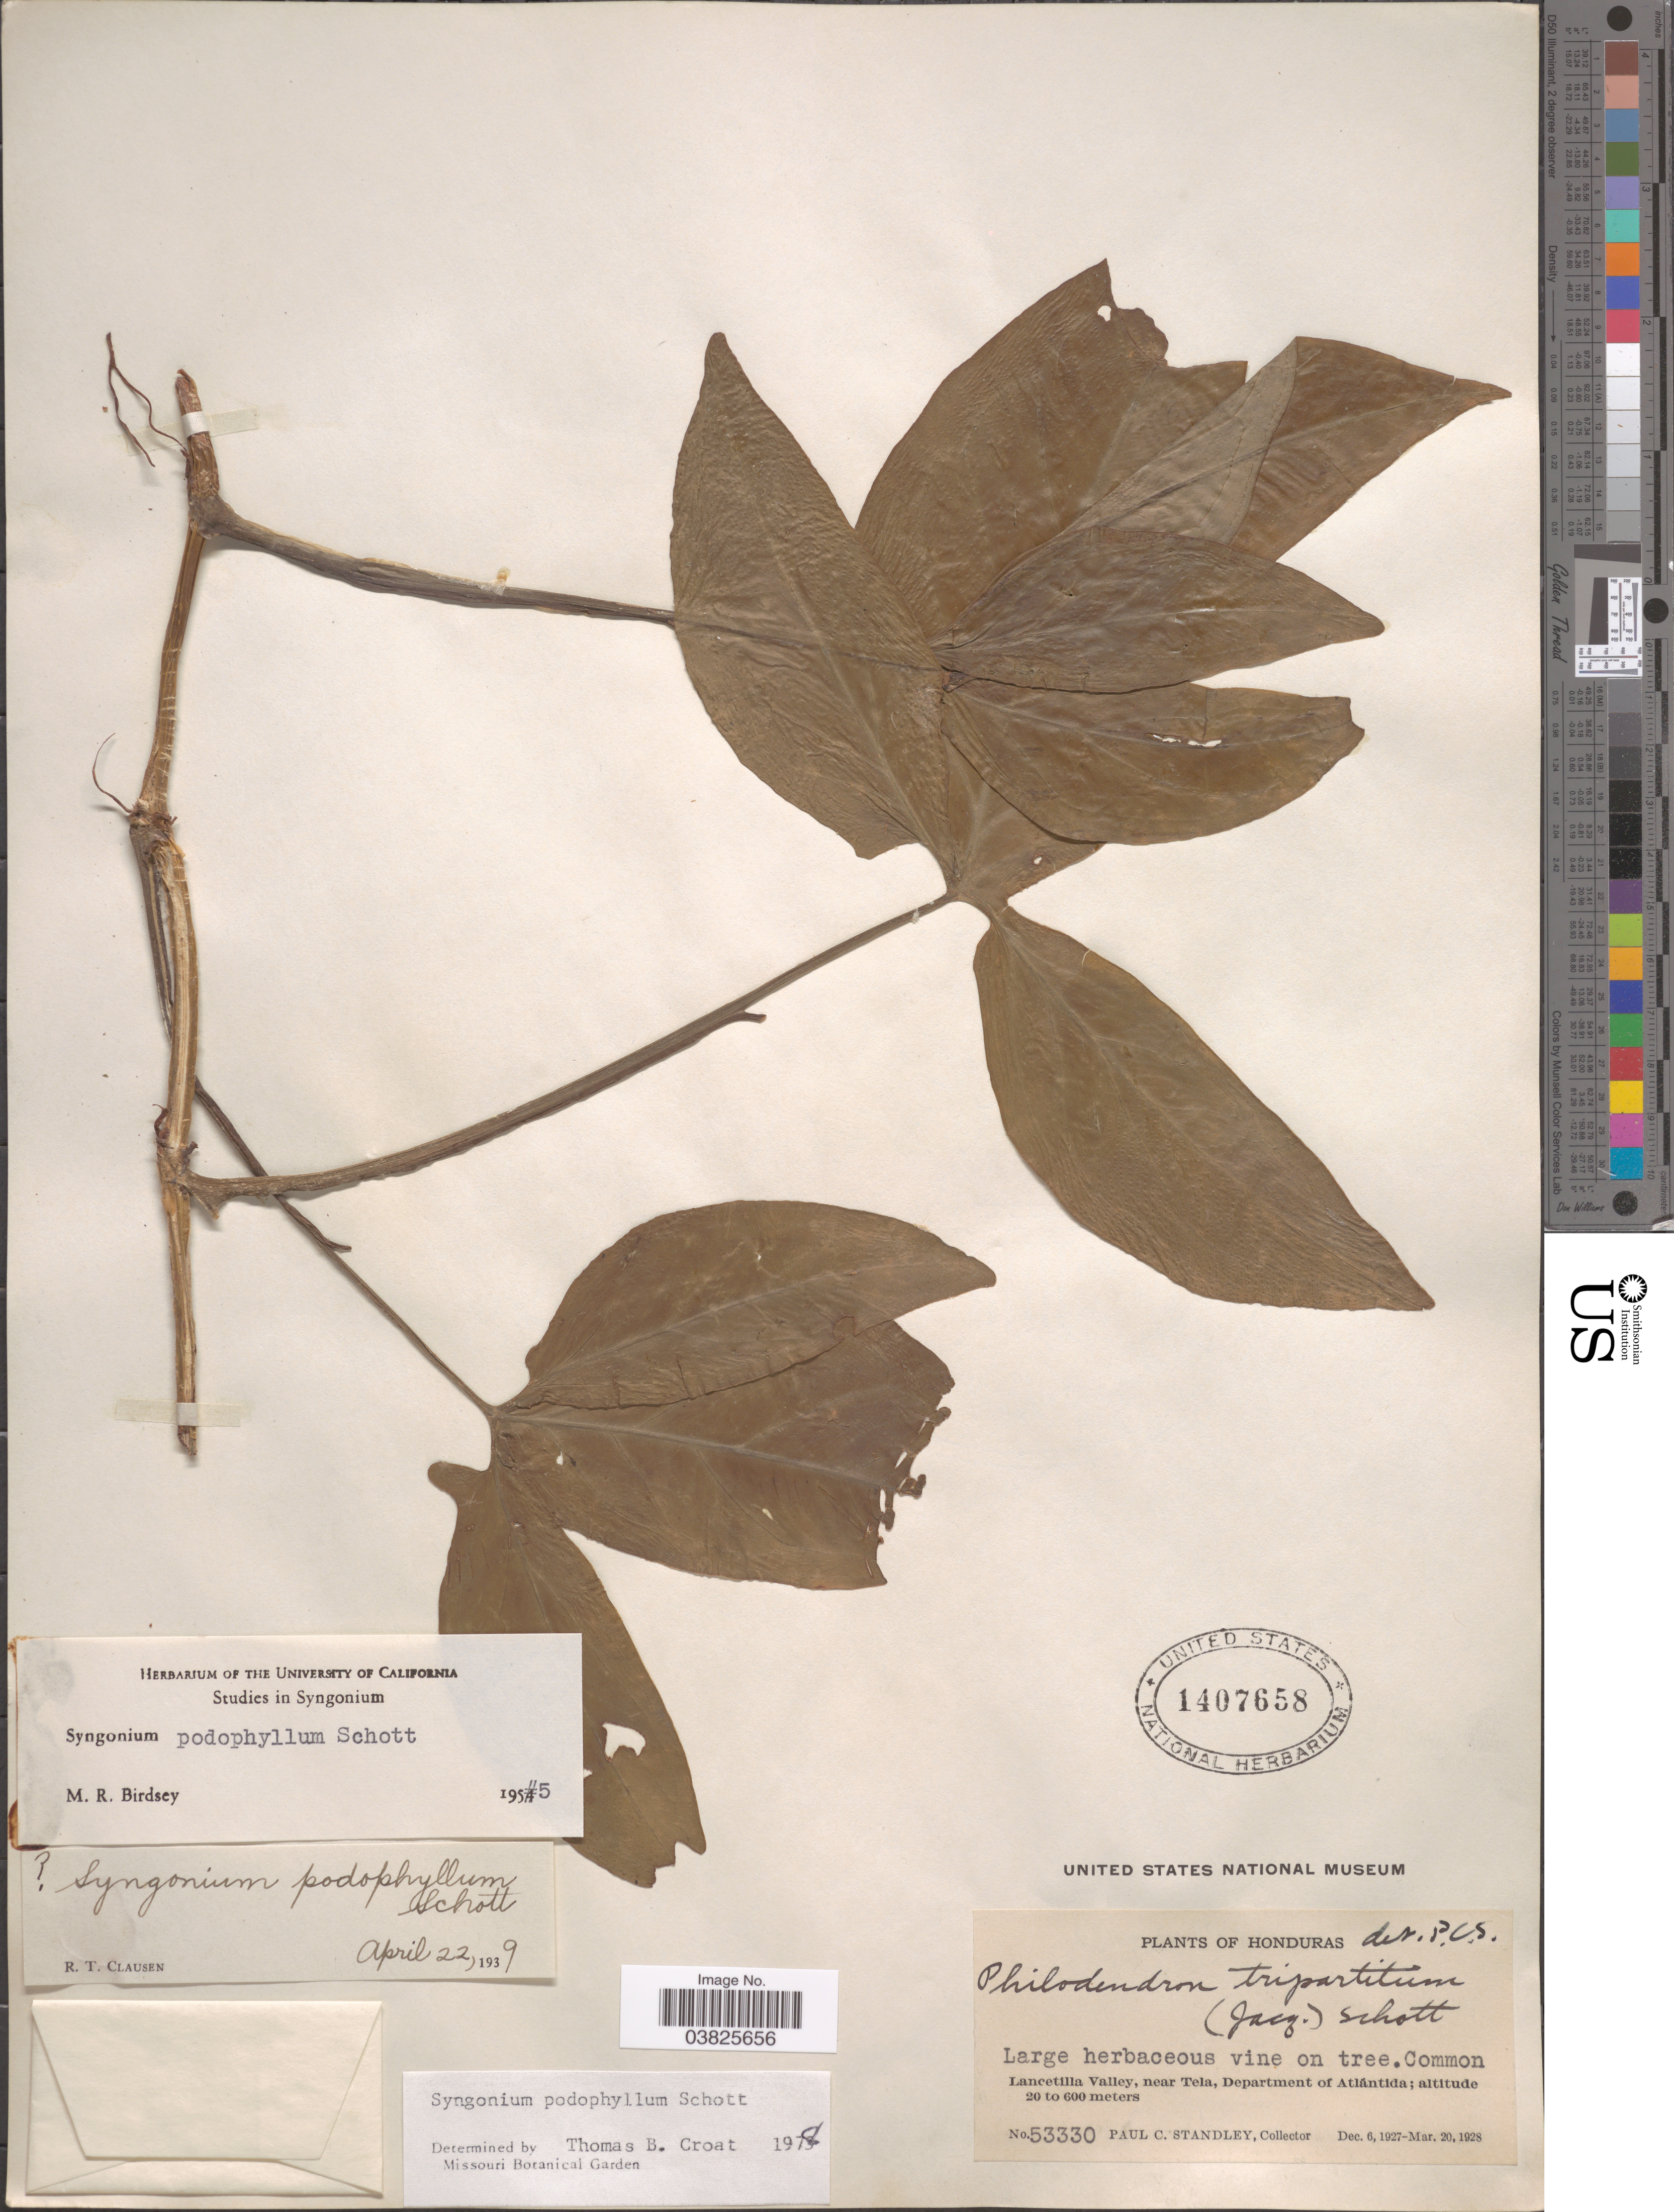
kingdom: Plantae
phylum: Tracheophyta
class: Liliopsida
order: Alismatales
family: Araceae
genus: Syngonium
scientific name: Syngonium podophyllum 'Lemon-Lime'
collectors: P. C. Standley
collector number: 53330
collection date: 1927-12-06/1928-03-20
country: Honduras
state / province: Atlantida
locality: Lancetilla Valley, near Tela, Department of Atlántida.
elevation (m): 20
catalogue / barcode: US 1407658